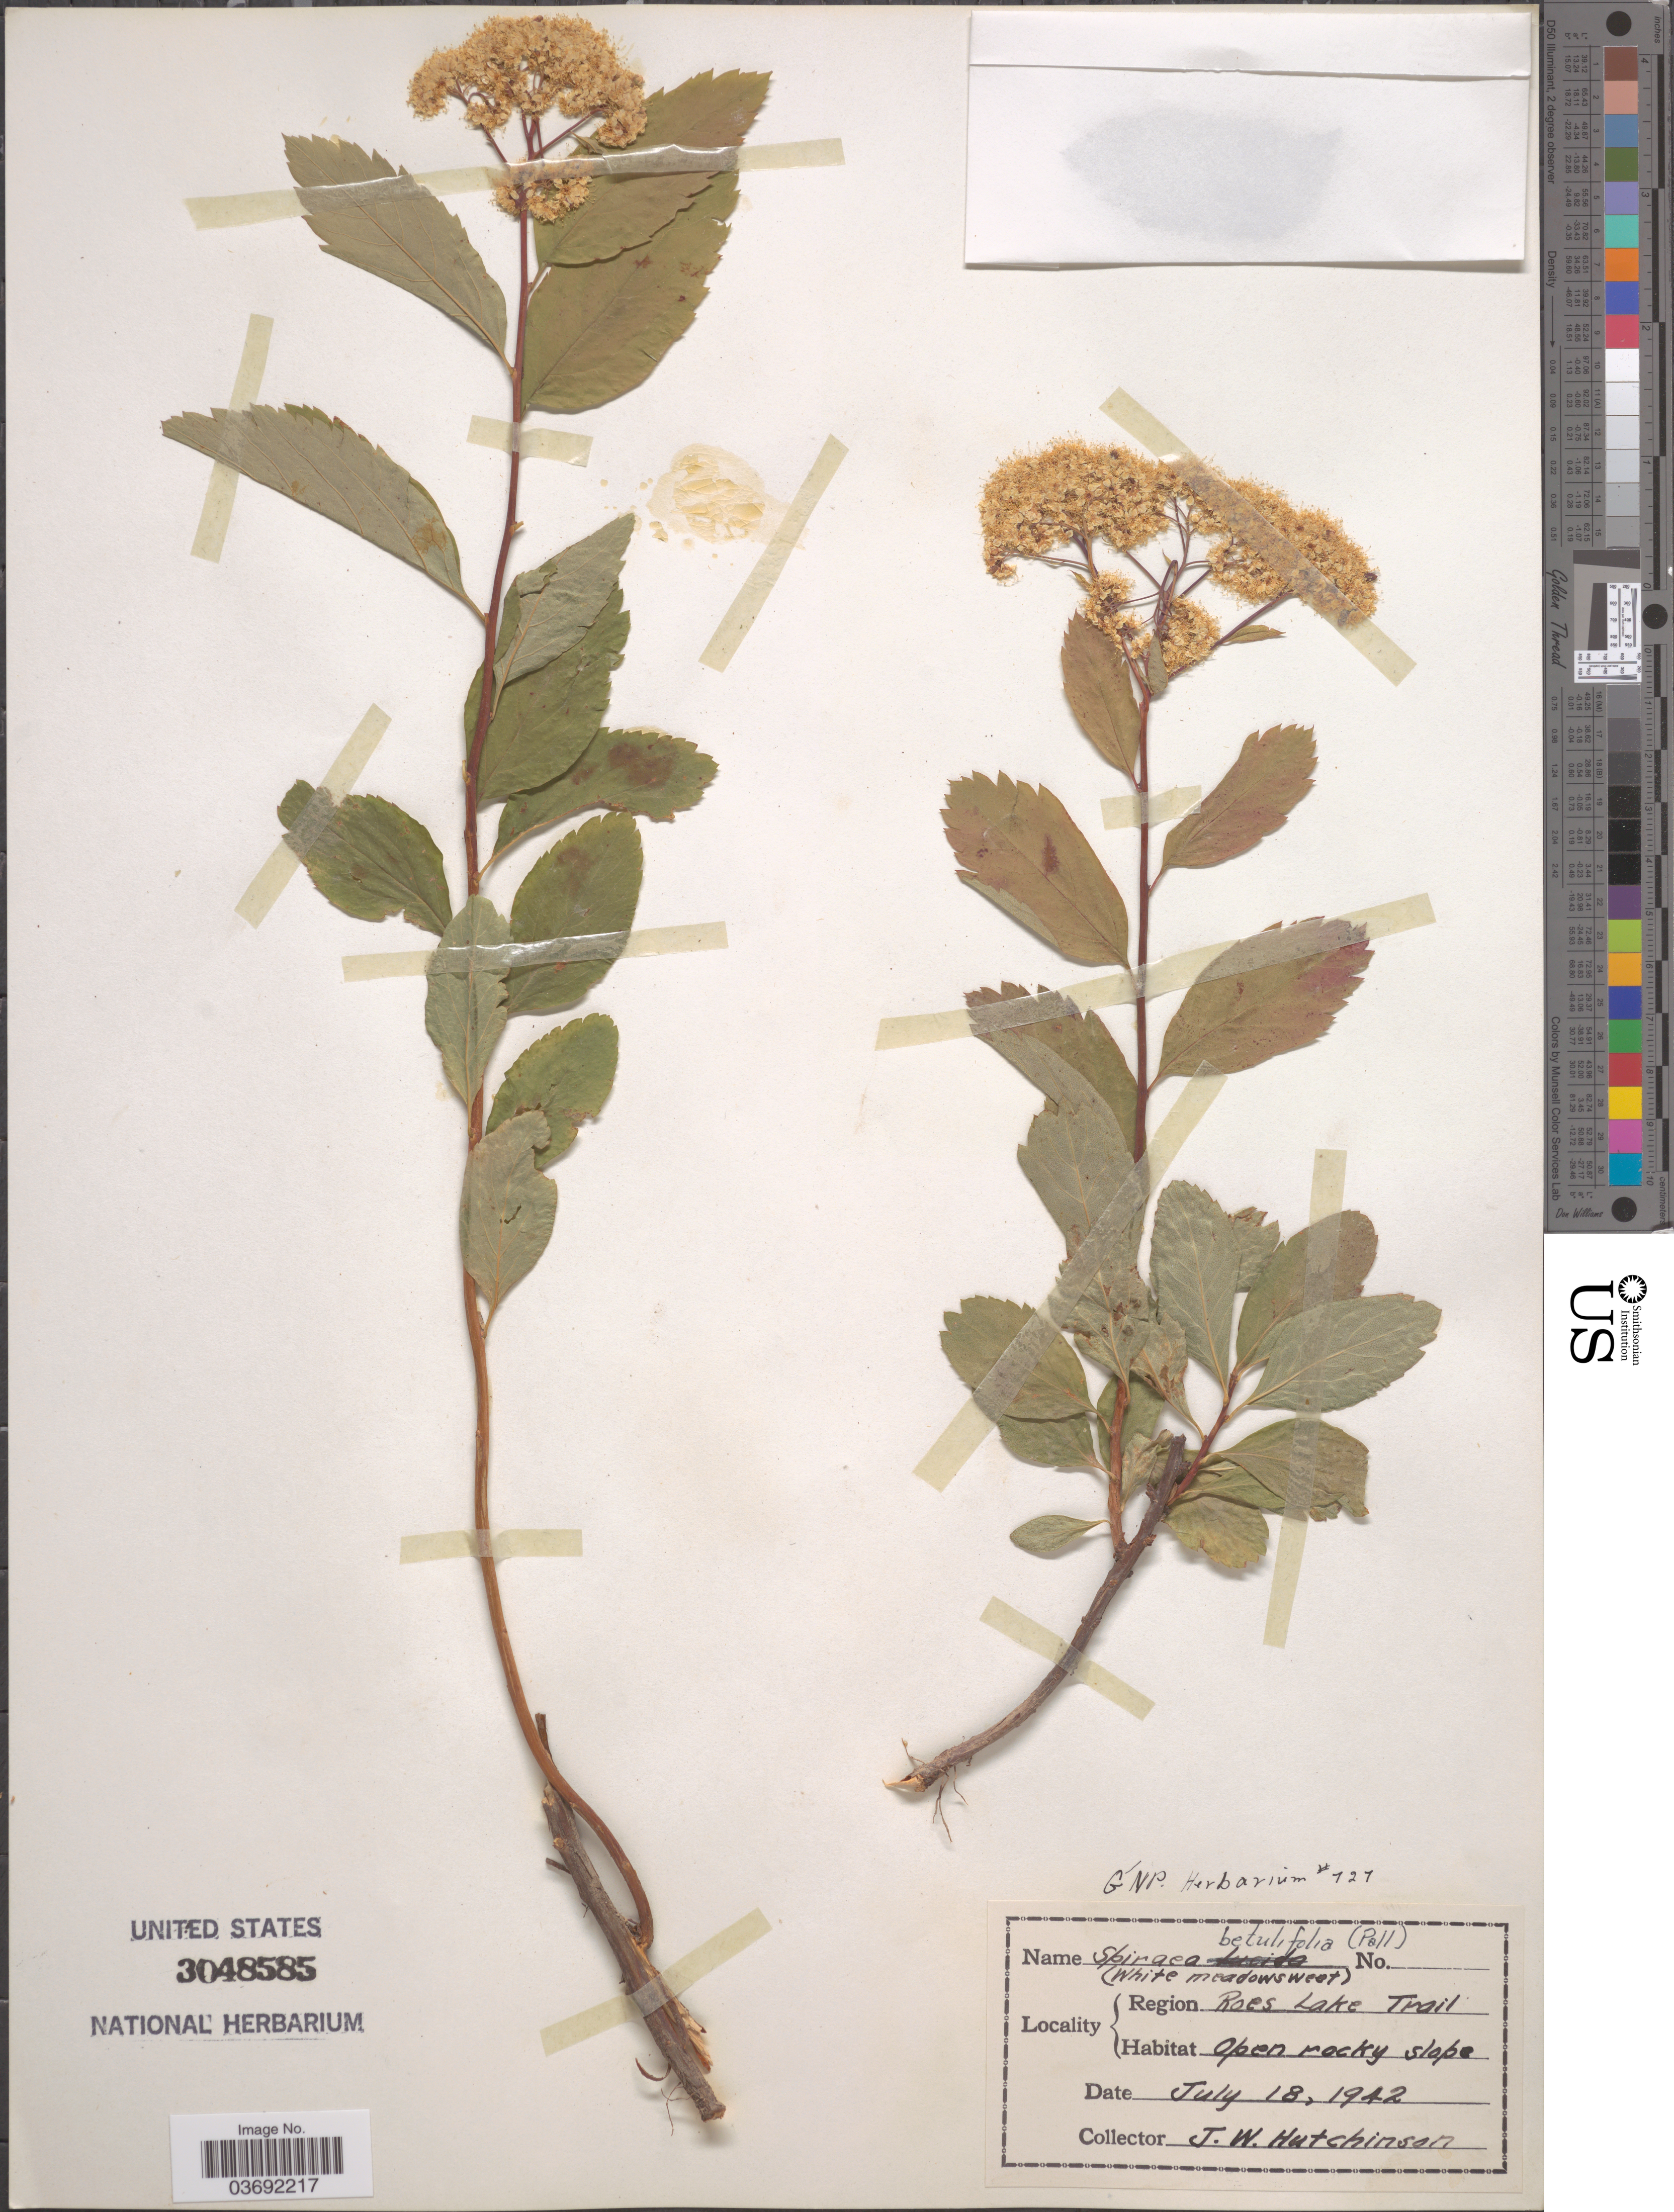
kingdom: Plantae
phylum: Tracheophyta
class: Magnoliopsida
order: Rosales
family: Rosaceae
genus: Spiraea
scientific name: Spiraea betulifolia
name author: Pall.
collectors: J. Hutchinson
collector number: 727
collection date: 1942-07-18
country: United States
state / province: Montana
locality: Region Roes Lake Trail.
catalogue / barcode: US 3048585